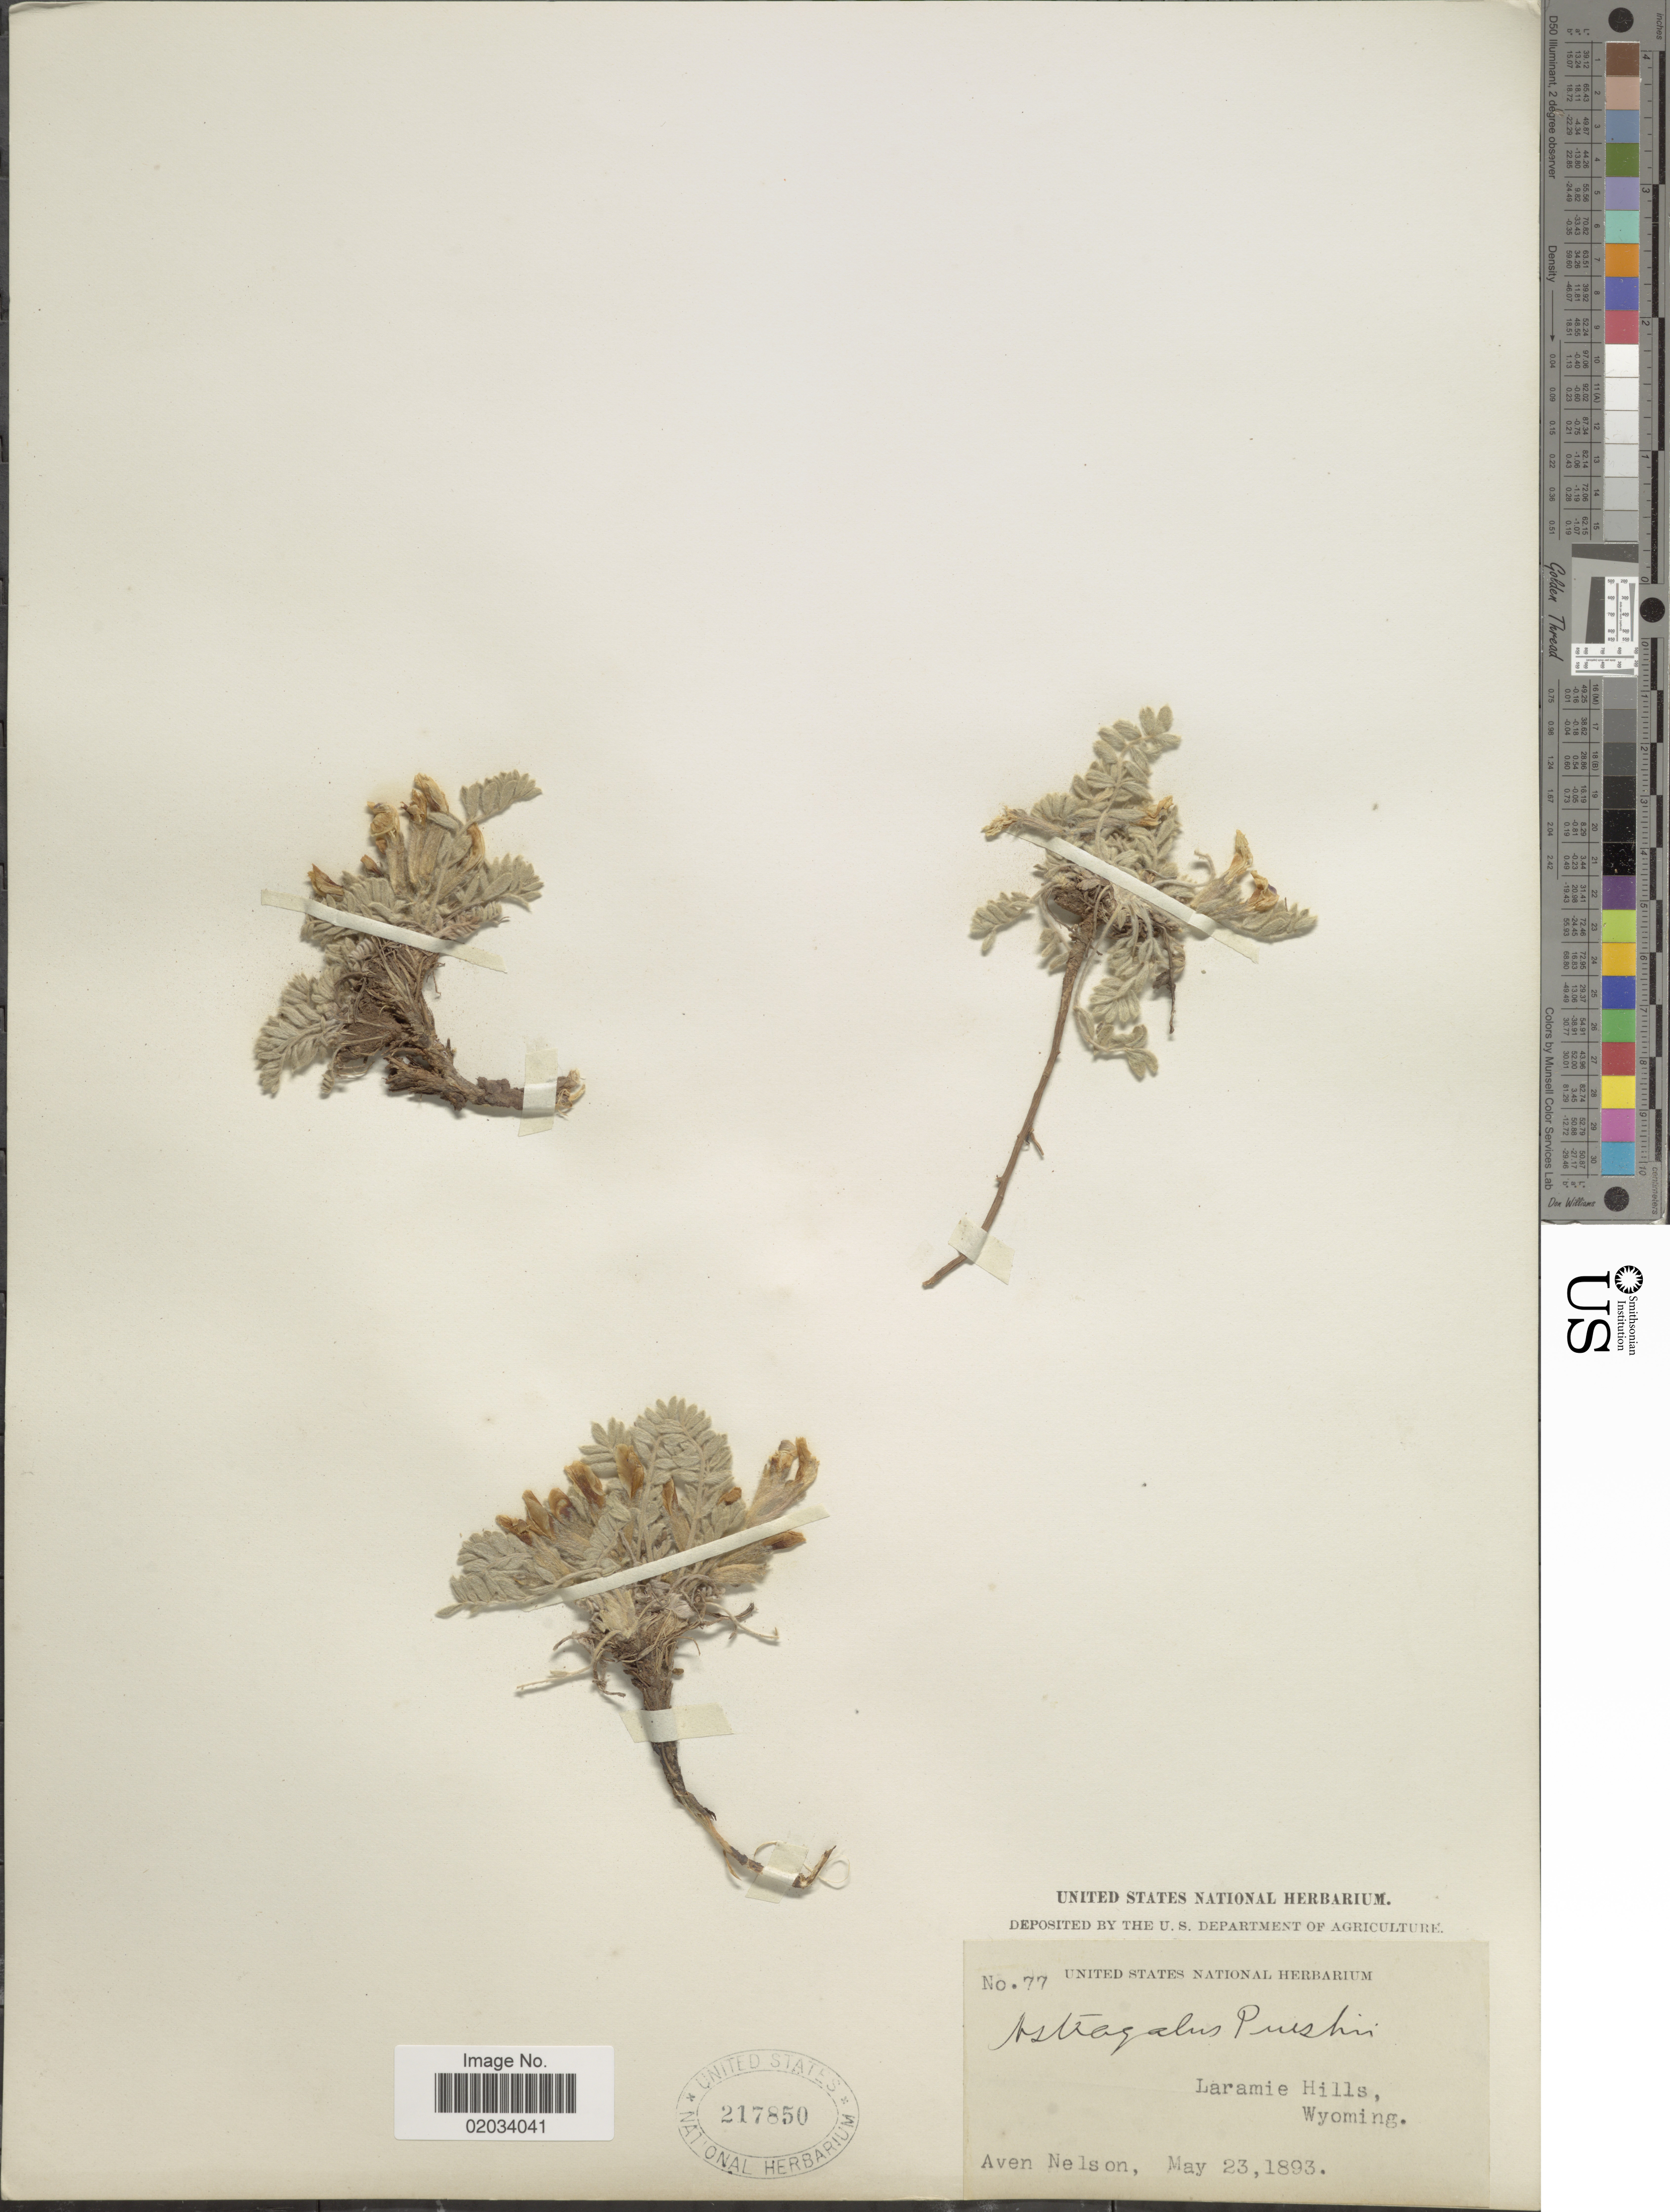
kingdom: Plantae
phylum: Tracheophyta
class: Magnoliopsida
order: Fabales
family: Fabaceae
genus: Astragalus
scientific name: Astragalus purshii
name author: Douglas ex Hook.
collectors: A. Nelson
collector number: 77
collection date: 1893-05-23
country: United States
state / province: Wyoming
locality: Laramie Hills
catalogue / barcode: US 217850